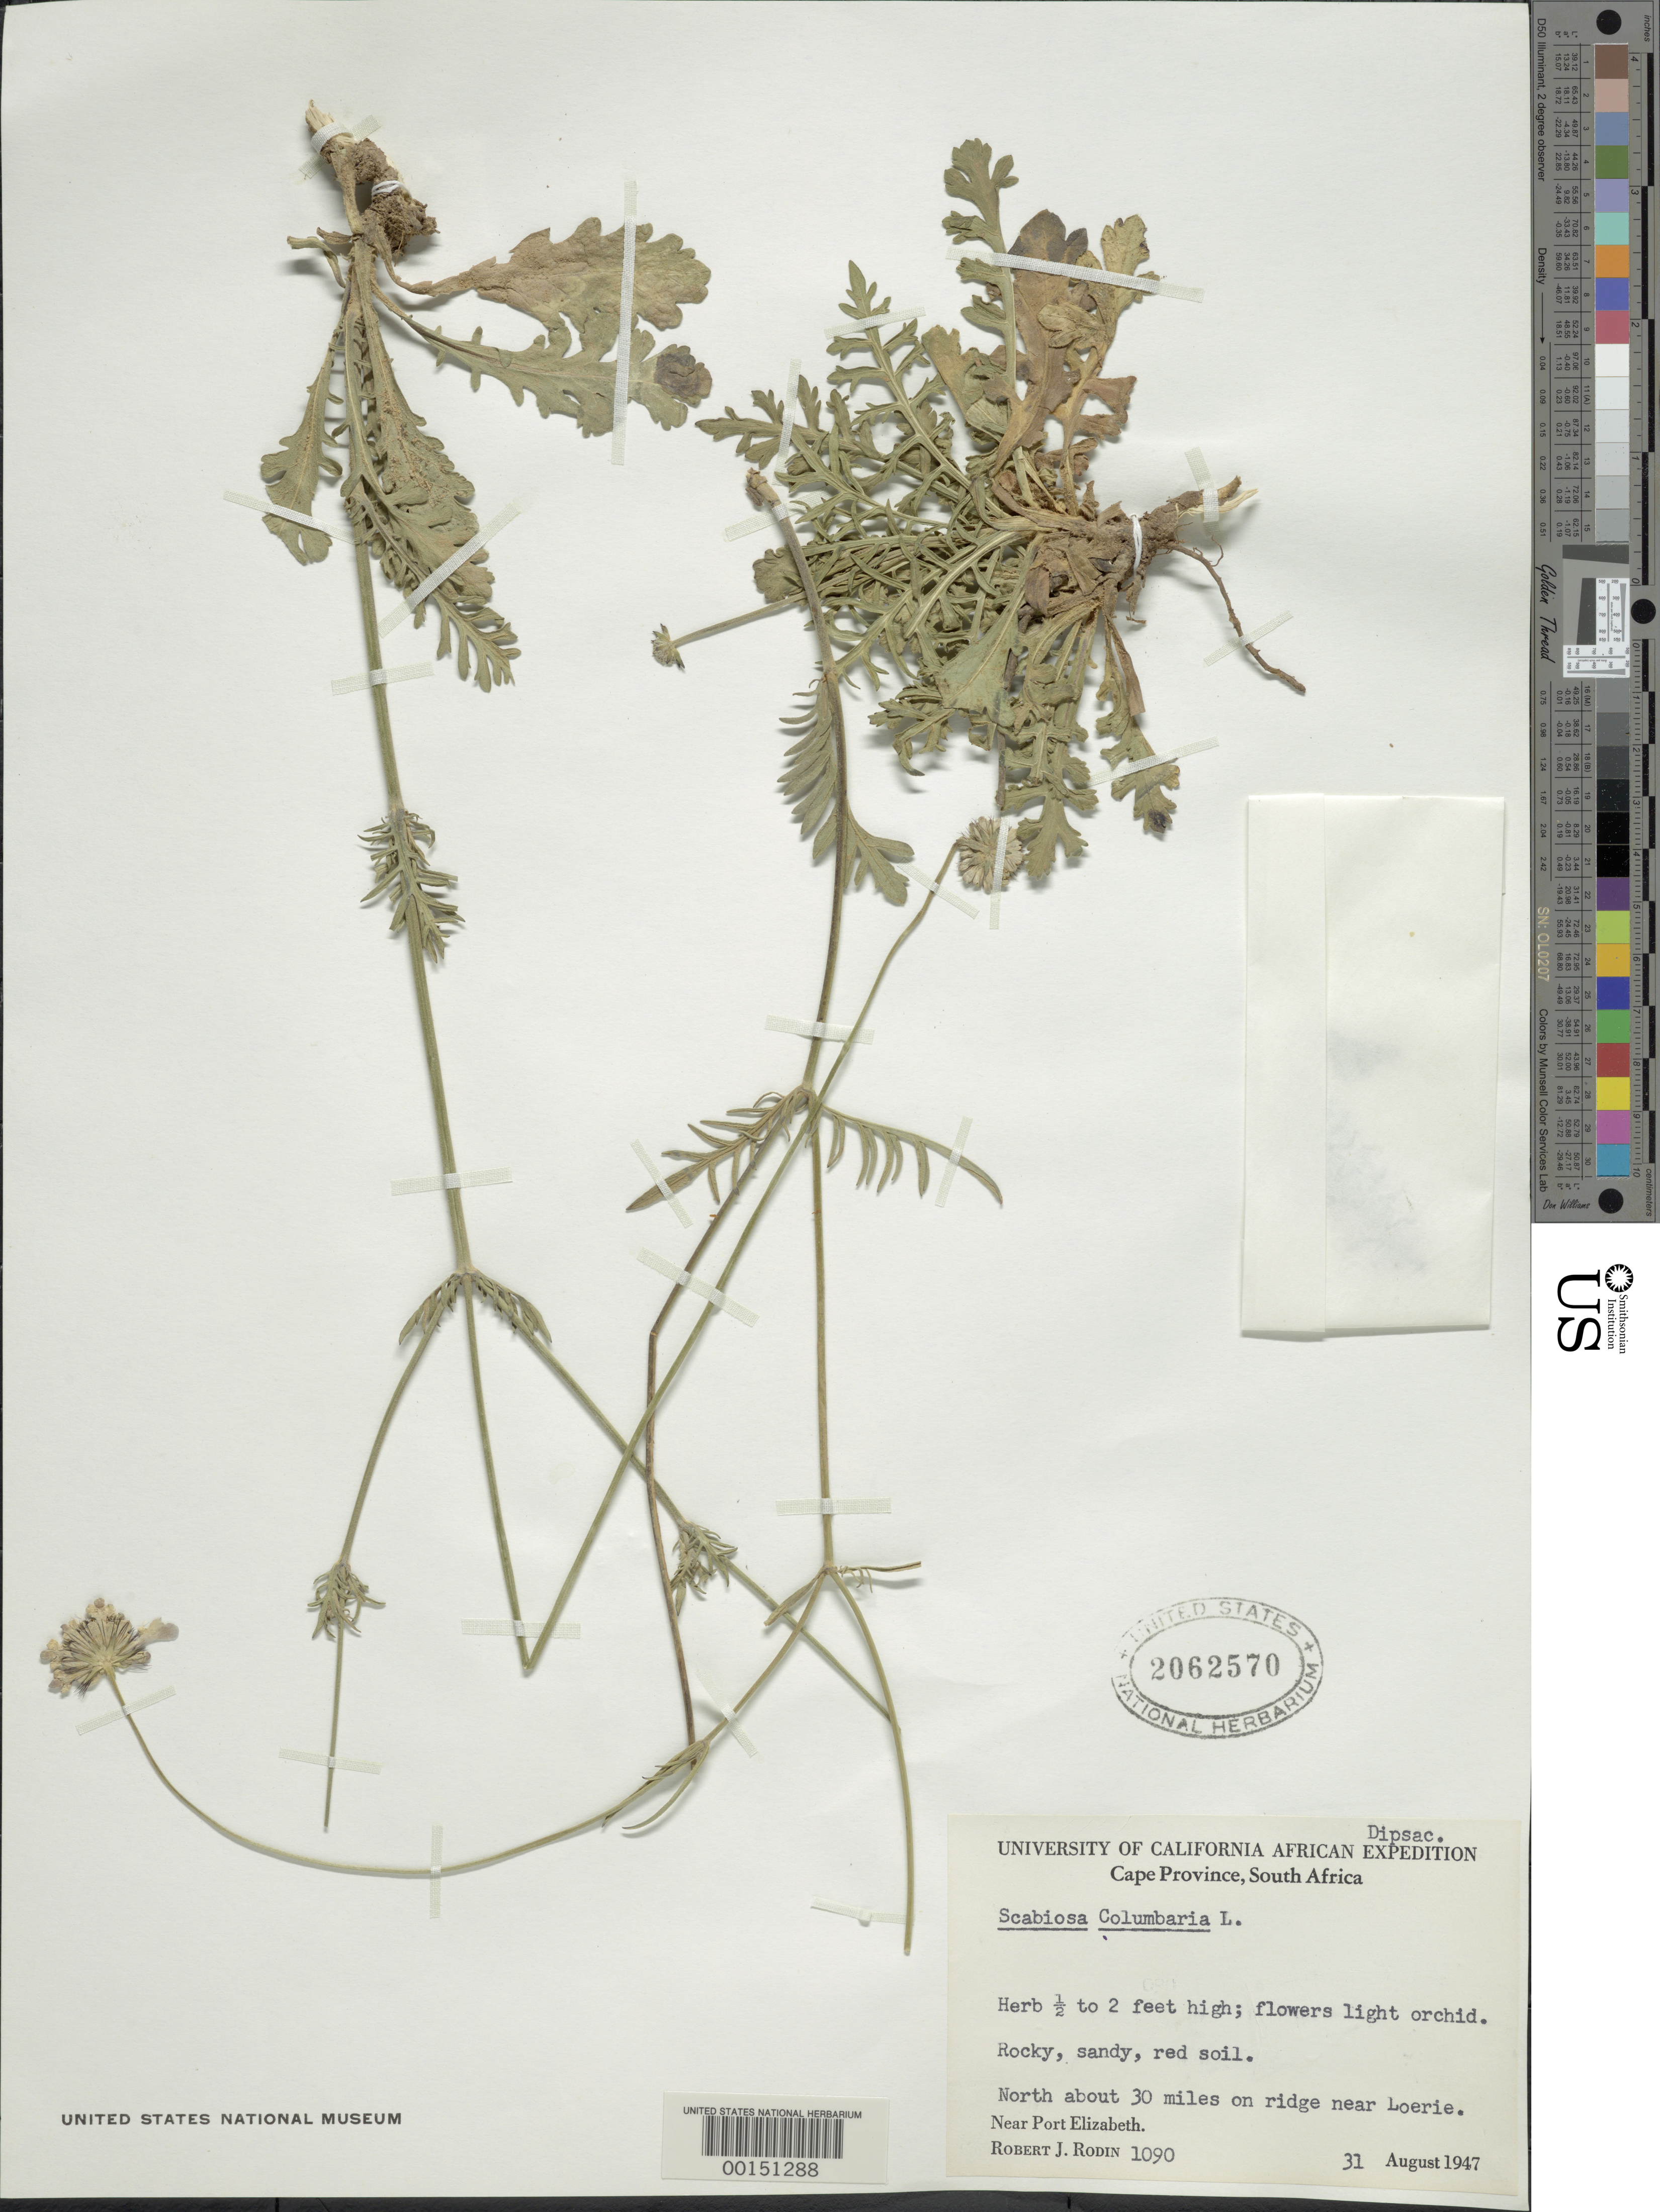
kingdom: Plantae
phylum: Tracheophyta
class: Magnoliopsida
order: Dipsacales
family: Caprifoliaceae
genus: Scabiosa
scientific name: Scabiosa columbaria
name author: L.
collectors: R. J. Rodin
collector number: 1090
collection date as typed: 31 Aug 1947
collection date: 1947-08-31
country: South Africa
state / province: Eastern Cape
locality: Near Loerie, Near Port Elizabeth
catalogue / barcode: US 2062570